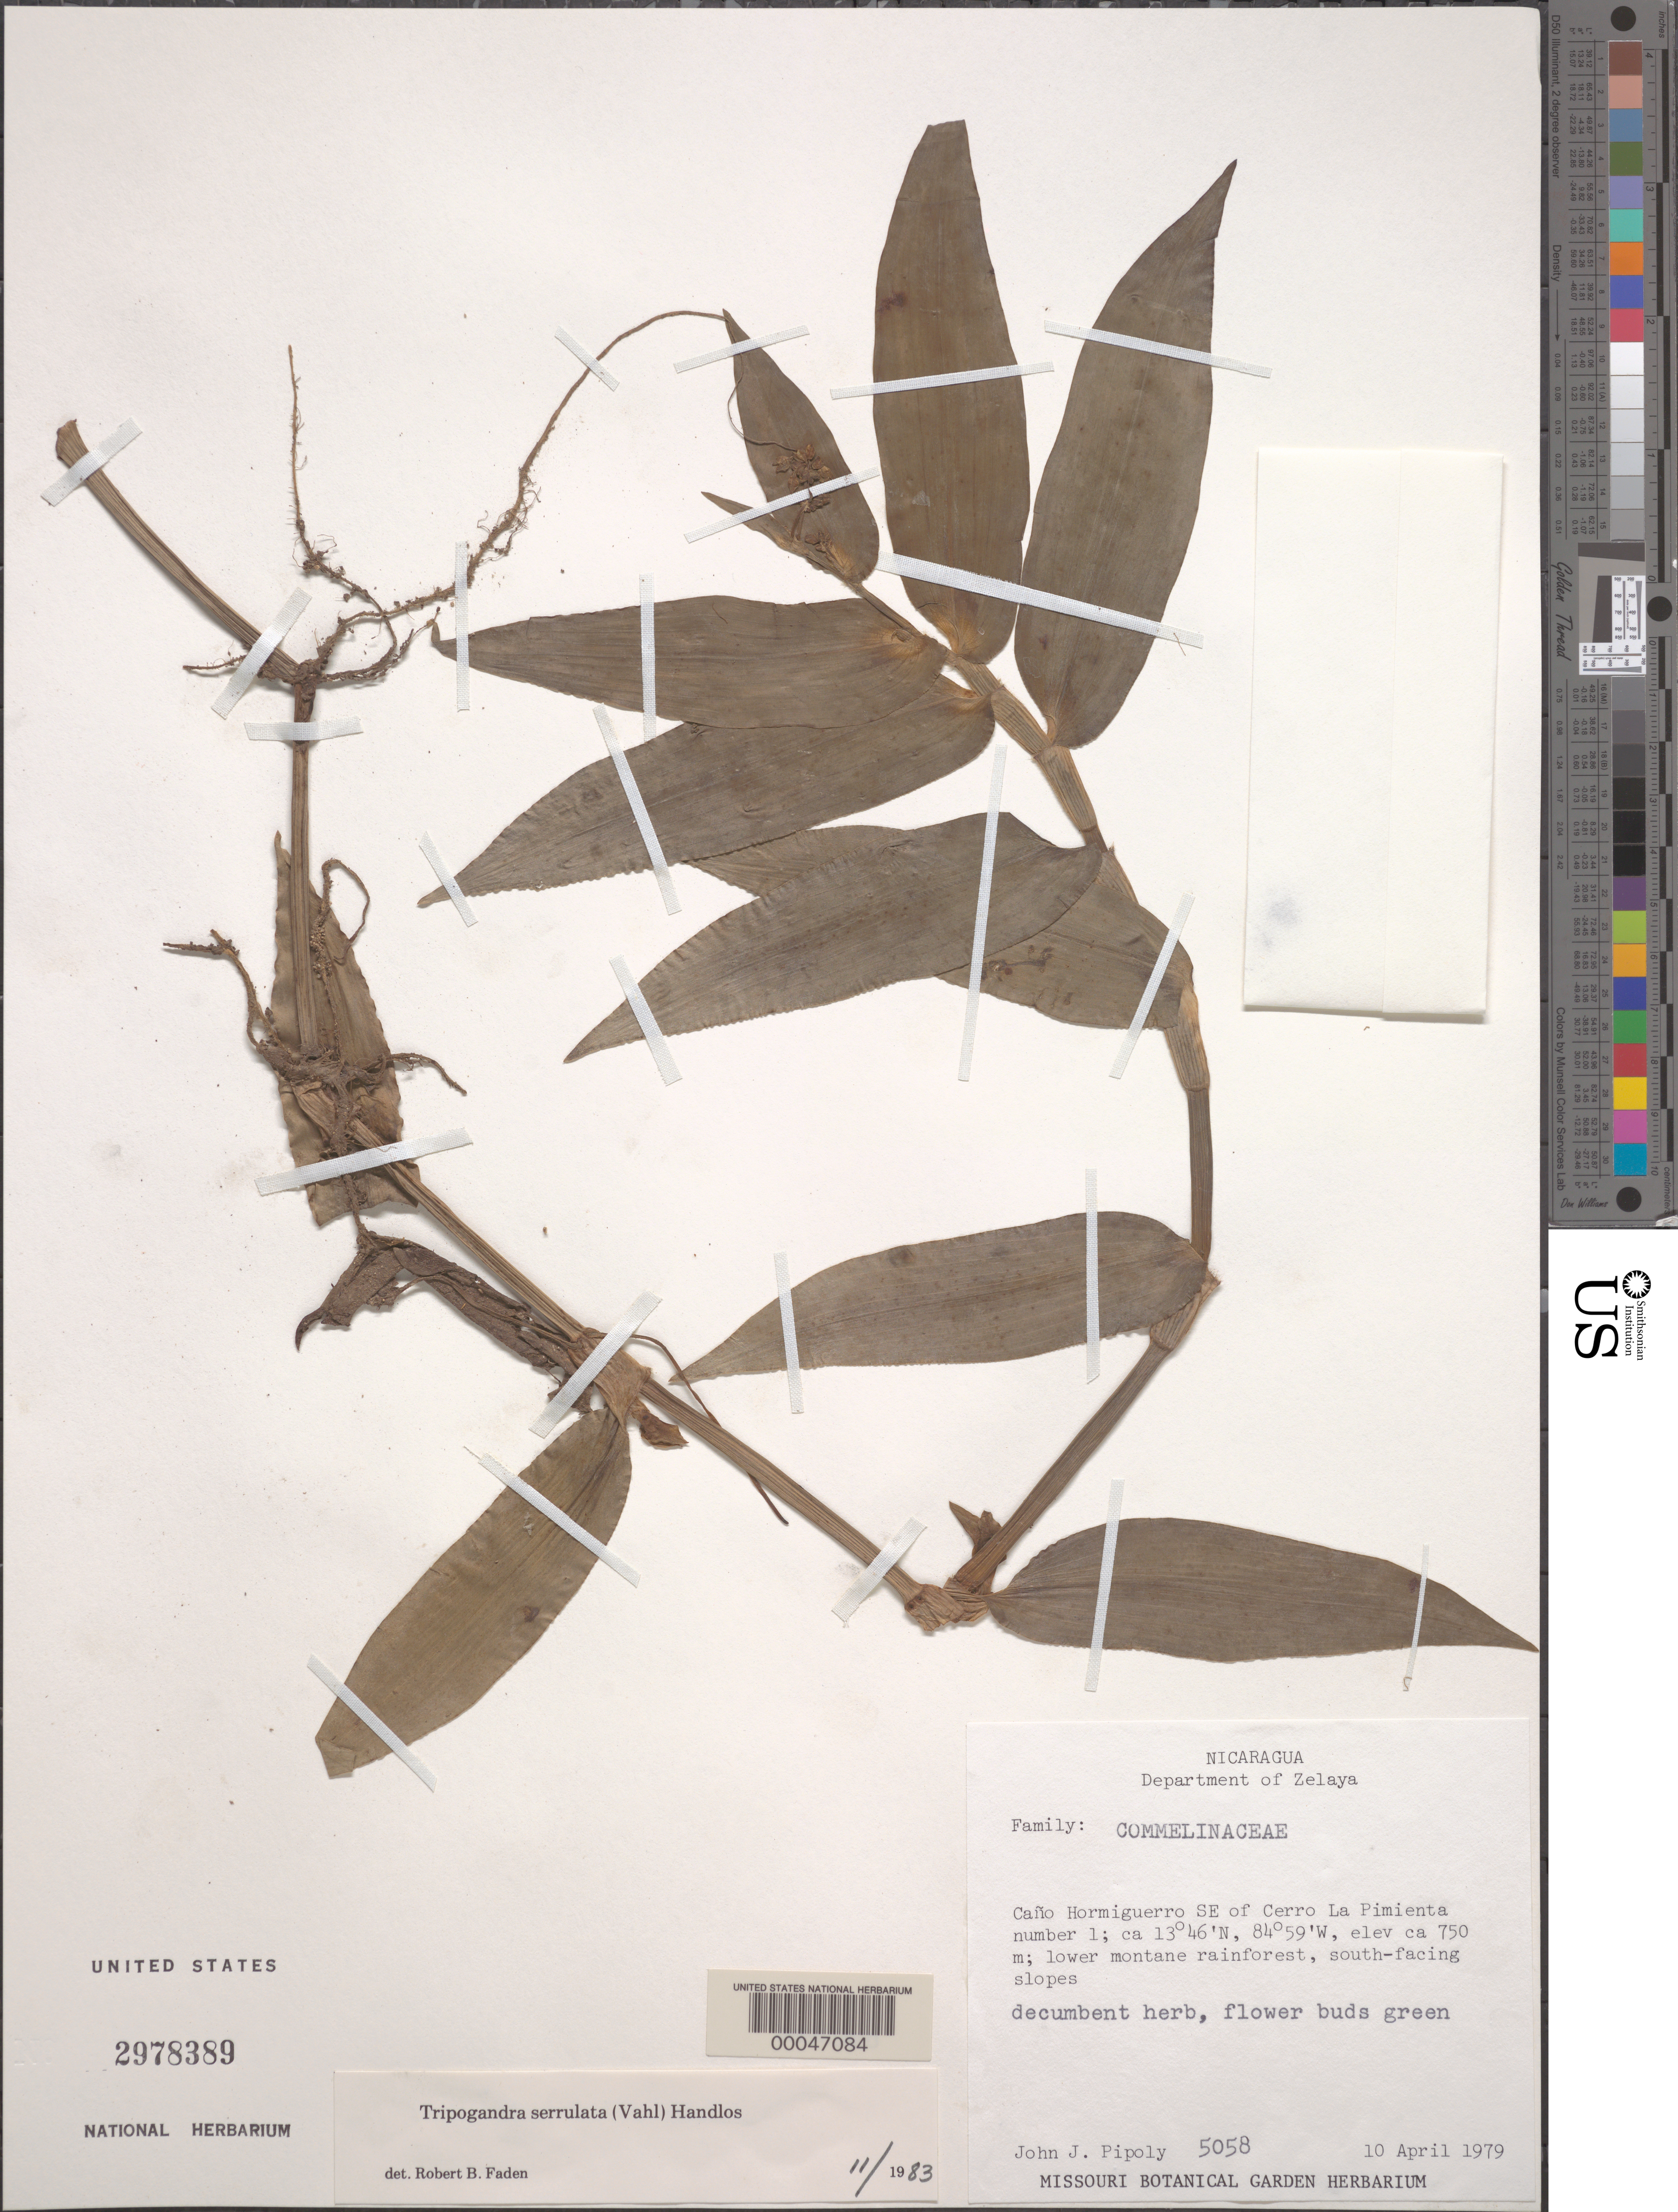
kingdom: Plantae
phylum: Tracheophyta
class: Liliopsida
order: Commelinales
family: Commelinaceae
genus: Tripogandra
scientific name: Tripogandra serrulata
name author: (Vahl) Handlos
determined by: Faden, Robert B., (US), Smithsonian Institution - National Museum of Natural History (UNITED STATES)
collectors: J. J. Pipoly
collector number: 5058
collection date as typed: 10 Apr 1979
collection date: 1979-04-10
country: Nicaragua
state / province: Atlántico Norte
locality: Cano hormiquerro, se of cerro la pimienta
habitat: Slopes, lower montane rainforest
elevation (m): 750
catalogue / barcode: US 2978389